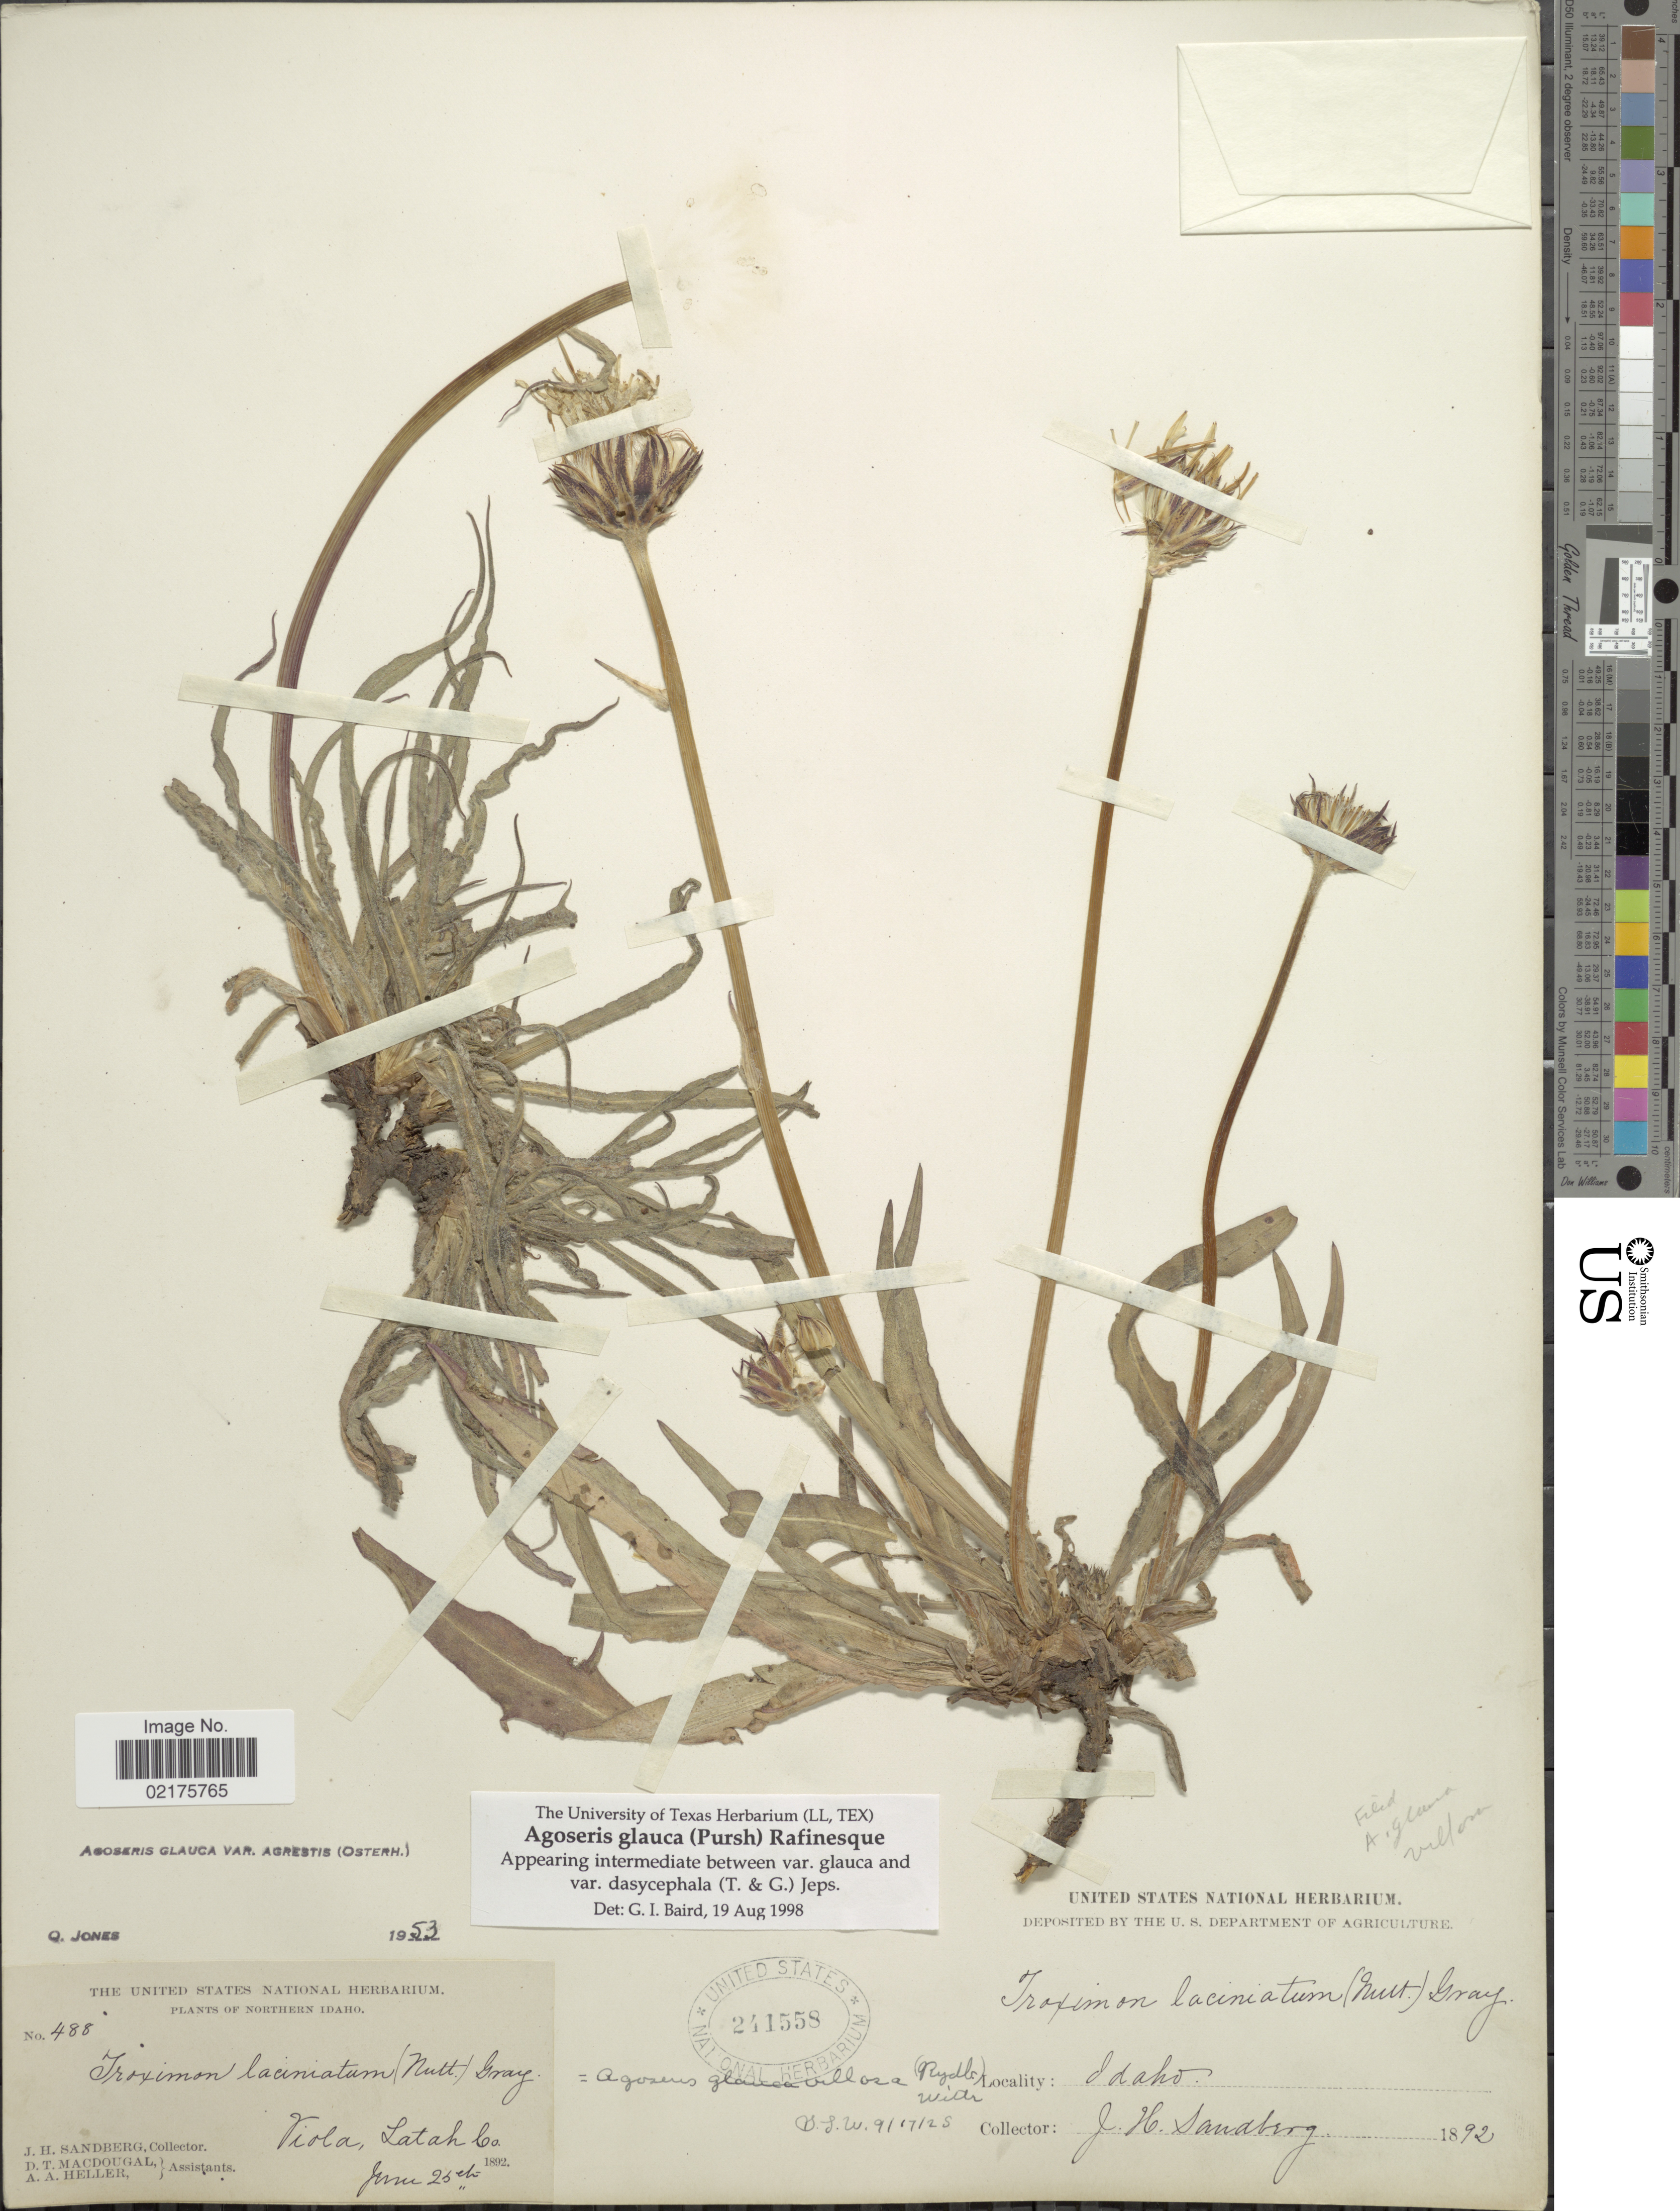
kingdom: Plantae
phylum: Tracheophyta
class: Magnoliopsida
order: Asterales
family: Asteraceae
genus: Agoseris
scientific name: Agoseris glauca var. glauca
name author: (Pursh) Raf.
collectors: J. H. Sandberg, D. T. MacDougal & A. A. Heller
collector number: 488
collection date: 1892-06-25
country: United States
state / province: Idaho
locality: Northern Idaho, Viola, Latah Co.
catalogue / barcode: US 241558